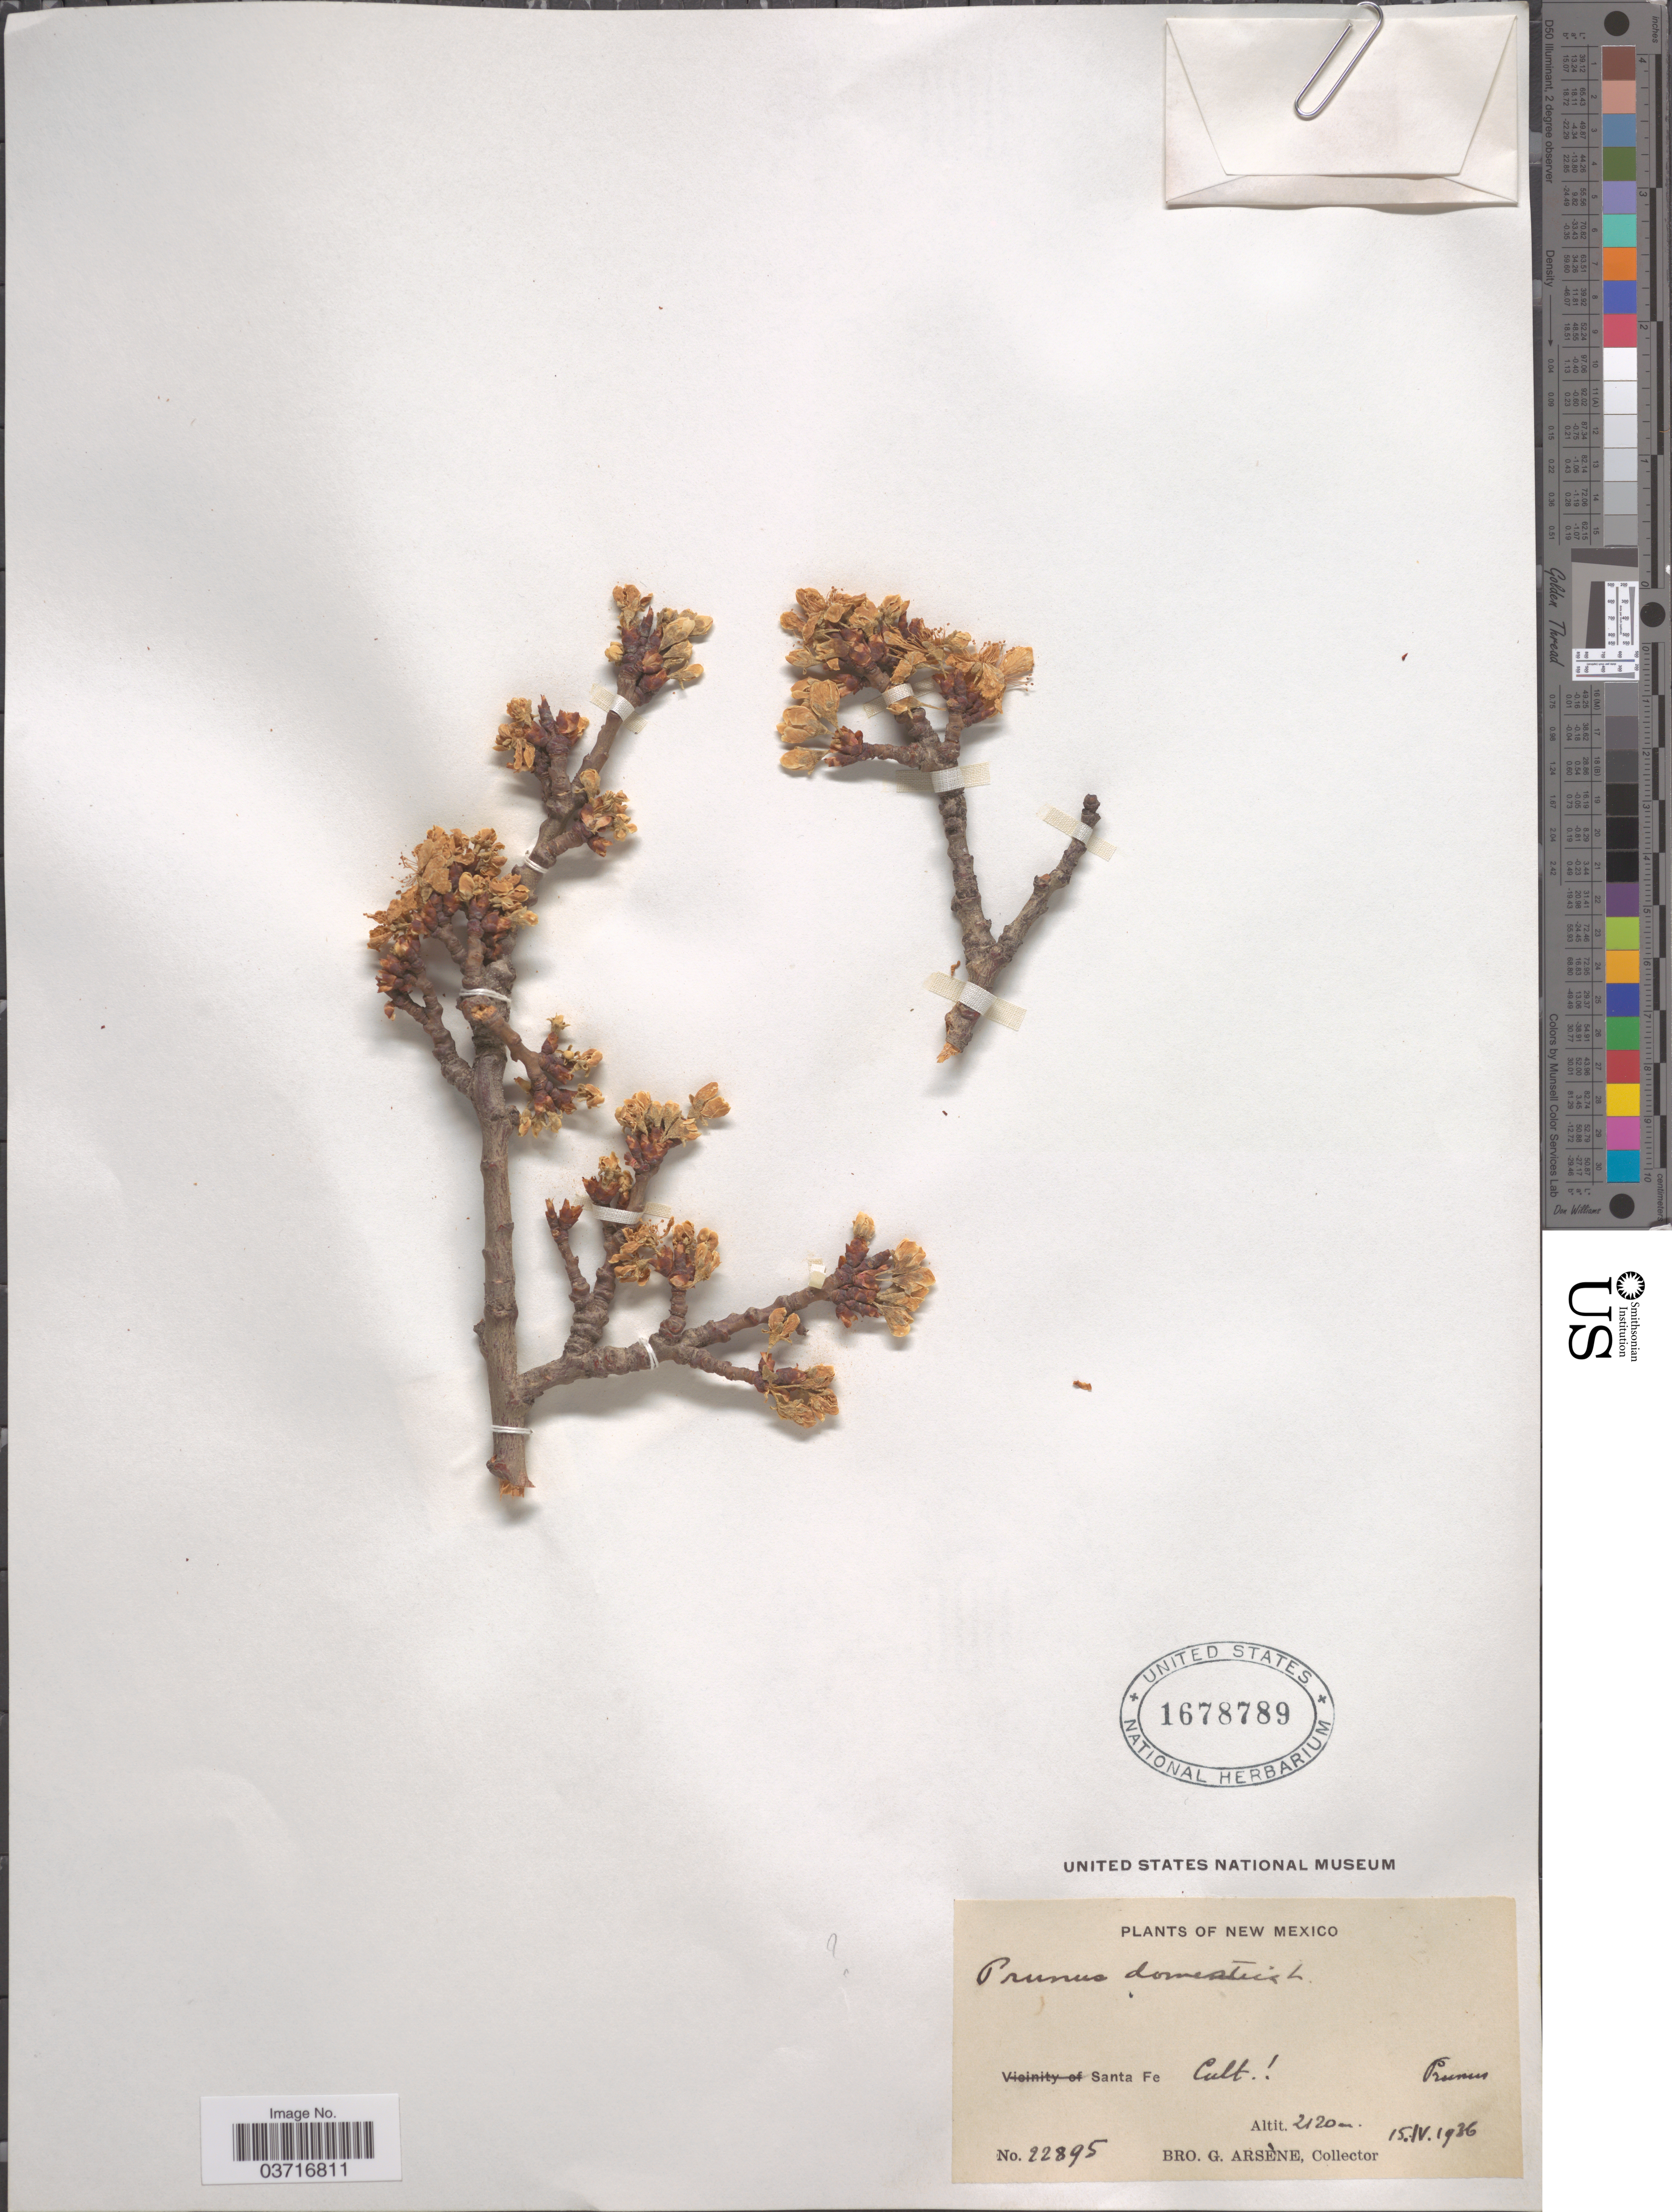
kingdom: Plantae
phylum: Tracheophyta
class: Magnoliopsida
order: Rosales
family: Rosaceae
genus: Prunus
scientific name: Prunus domestica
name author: L.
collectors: Bro. G. Arsène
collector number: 22895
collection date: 1936-04-15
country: United States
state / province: New Mexico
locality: Santa Fe.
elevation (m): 2120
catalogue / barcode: US 1678789